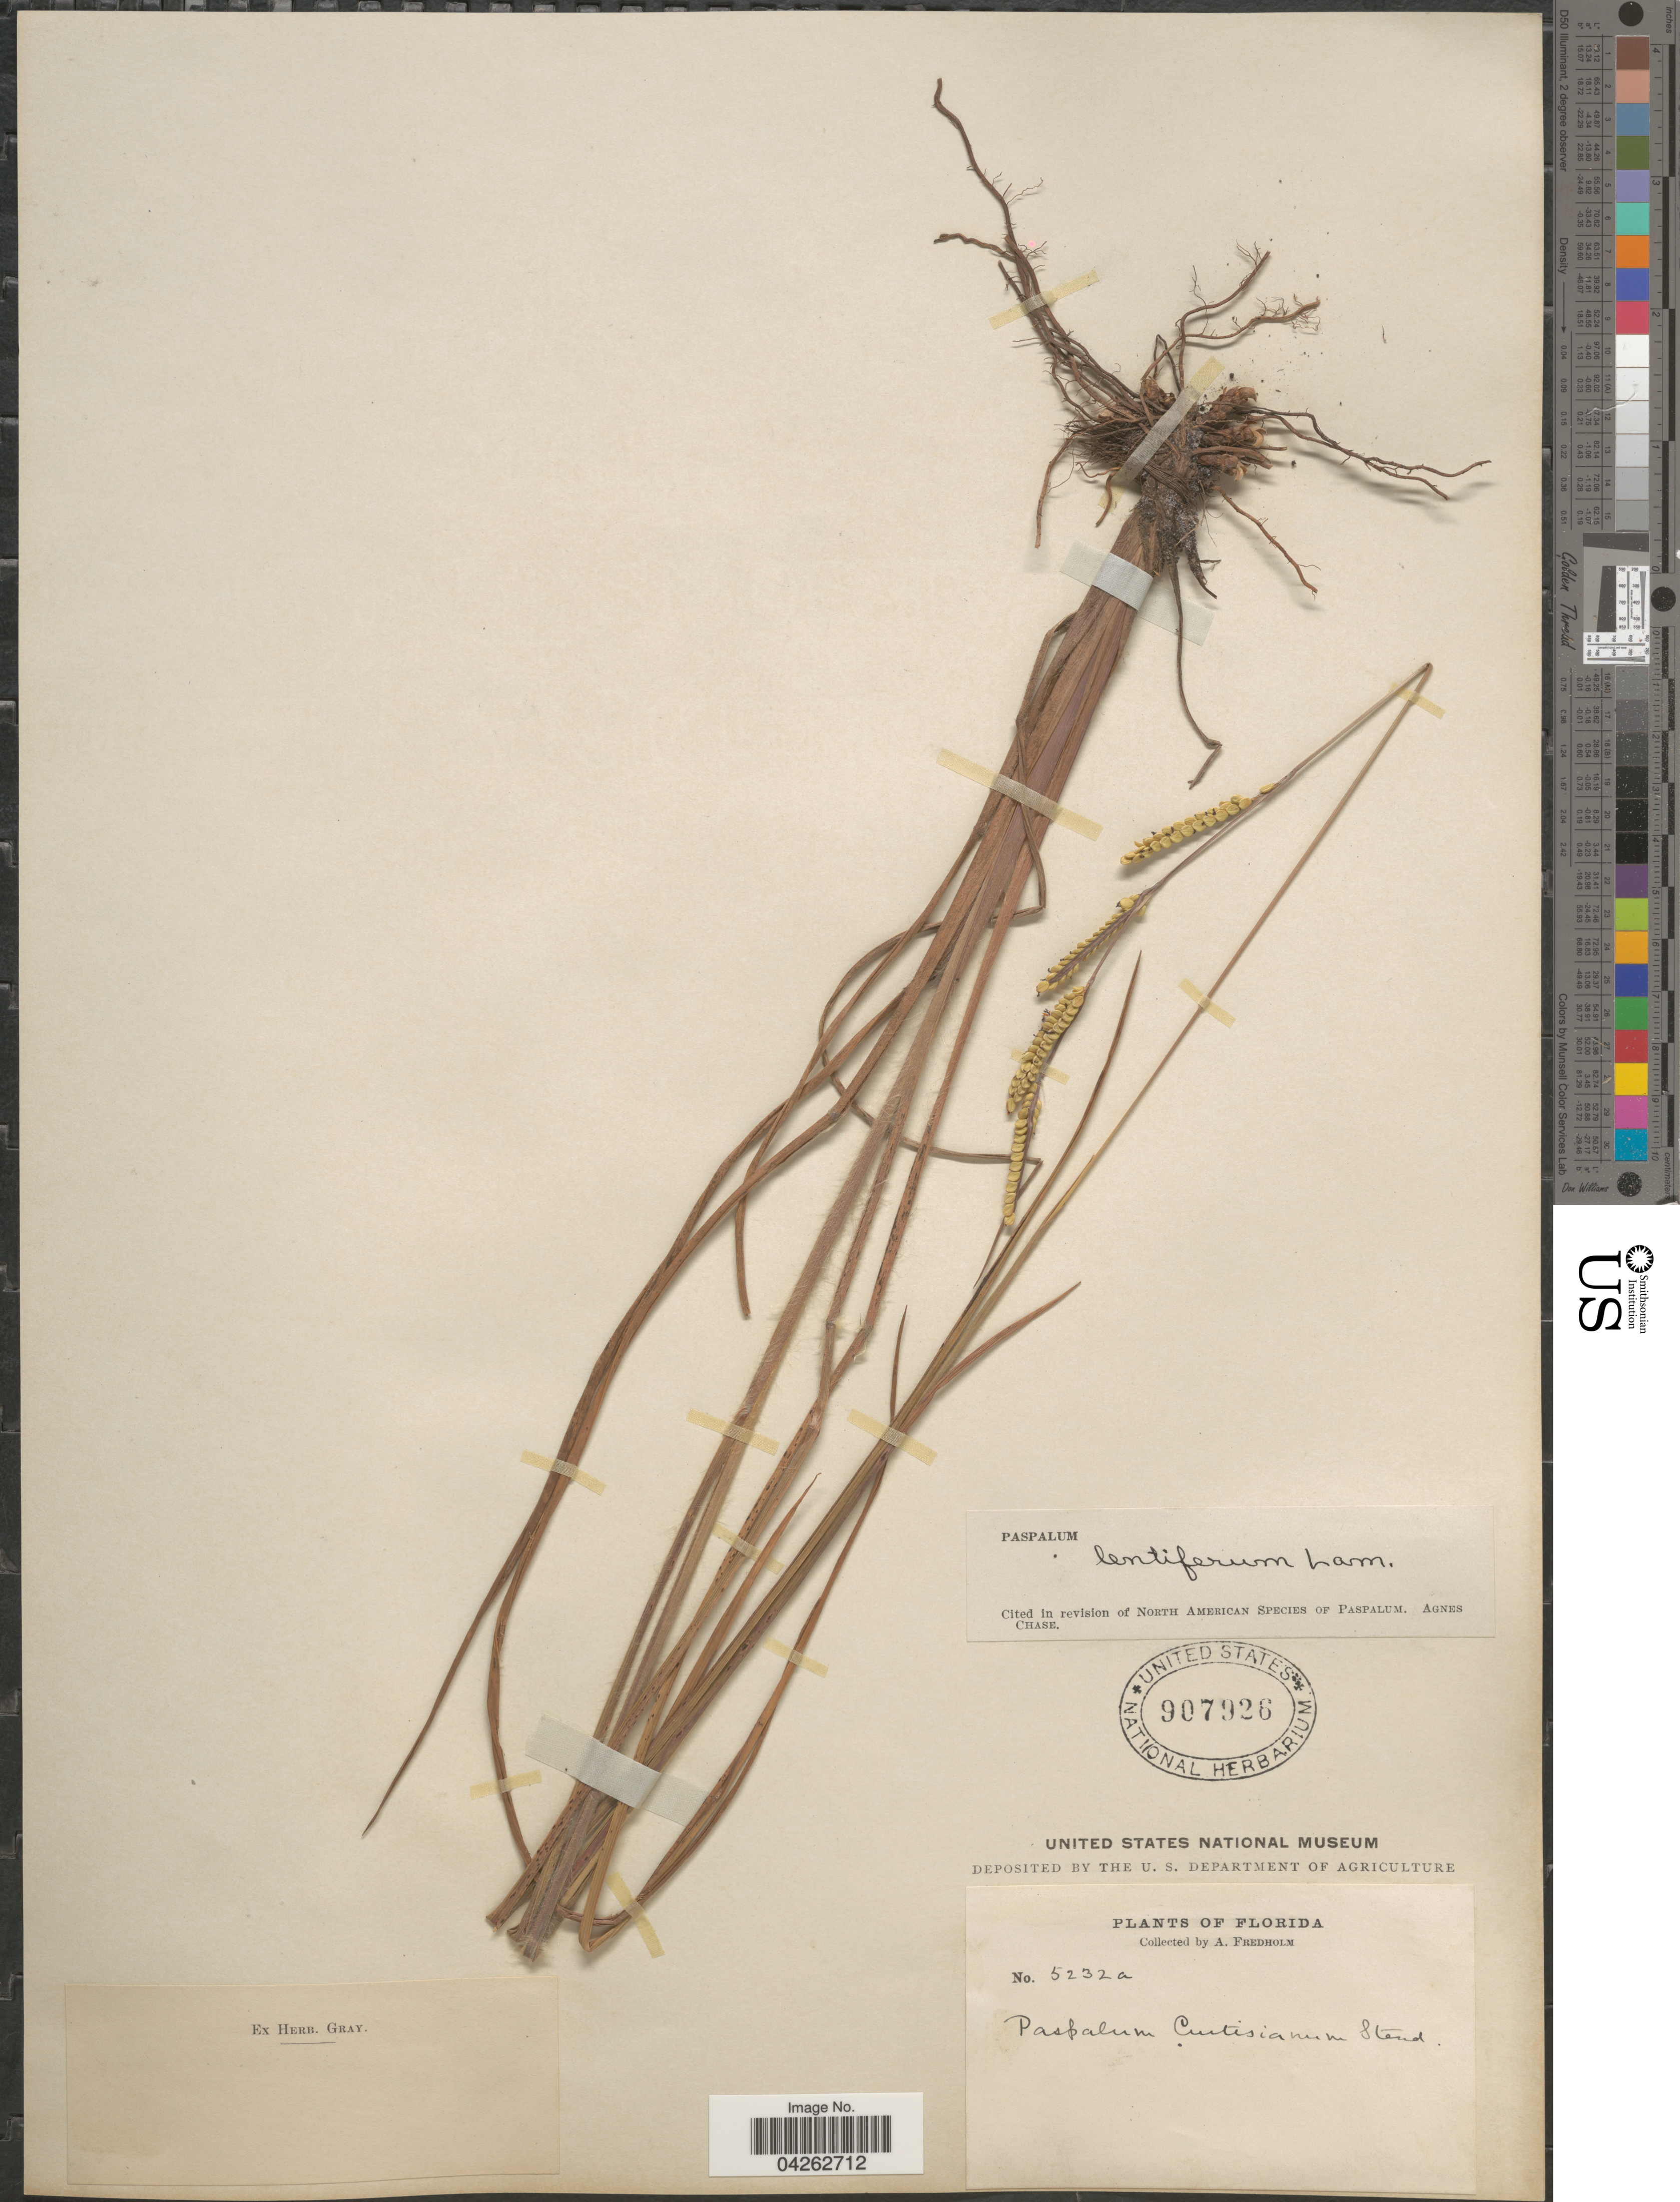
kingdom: Plantae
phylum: Tracheophyta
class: Liliopsida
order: Poales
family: Poaceae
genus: Paspalum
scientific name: Paspalum lentiferum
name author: Lam.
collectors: A. Fredholm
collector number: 5232a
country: United States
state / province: Florida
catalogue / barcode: US 907926